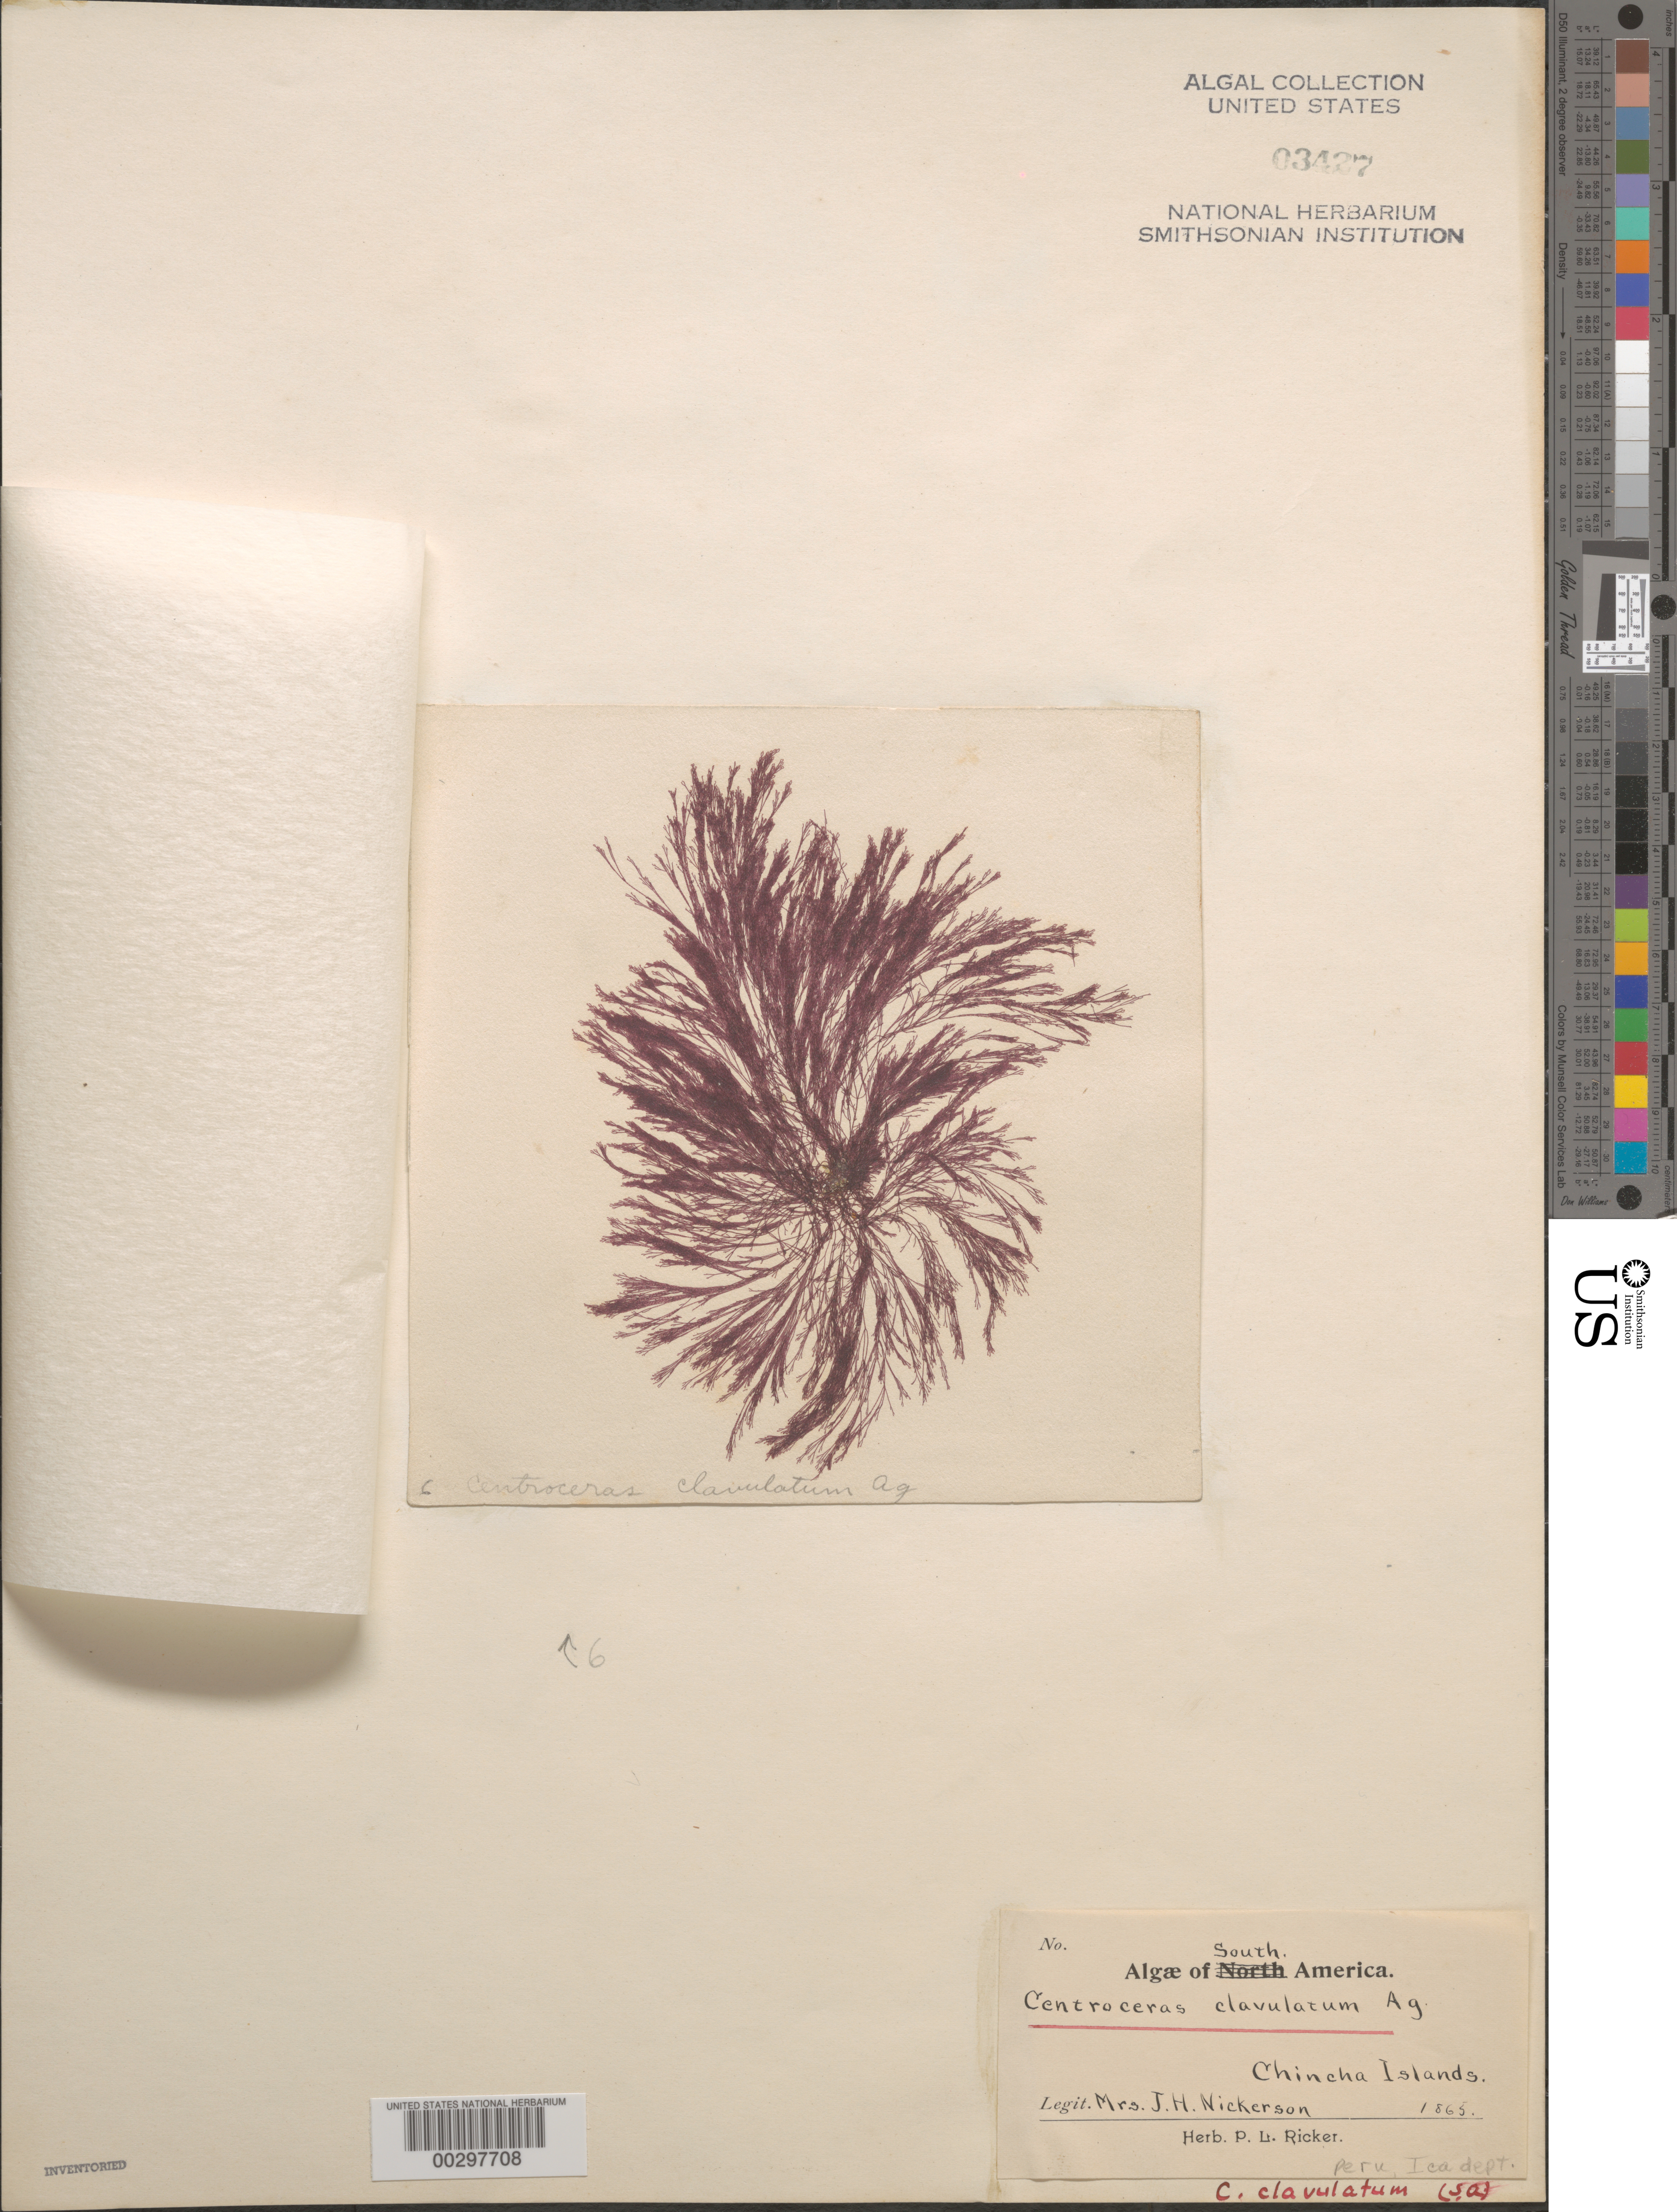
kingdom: Plantae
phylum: Rhodophyta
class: Florideophyceae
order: Ceramiales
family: Ceramiaceae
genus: Centroceras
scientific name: Centroceras clavulatum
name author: (C. Agardh) Mont.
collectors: M. Nickerson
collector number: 6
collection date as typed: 1865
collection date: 1865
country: Peru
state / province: Ica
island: Islas de Chincha (Chincha Islands)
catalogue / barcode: US 3427